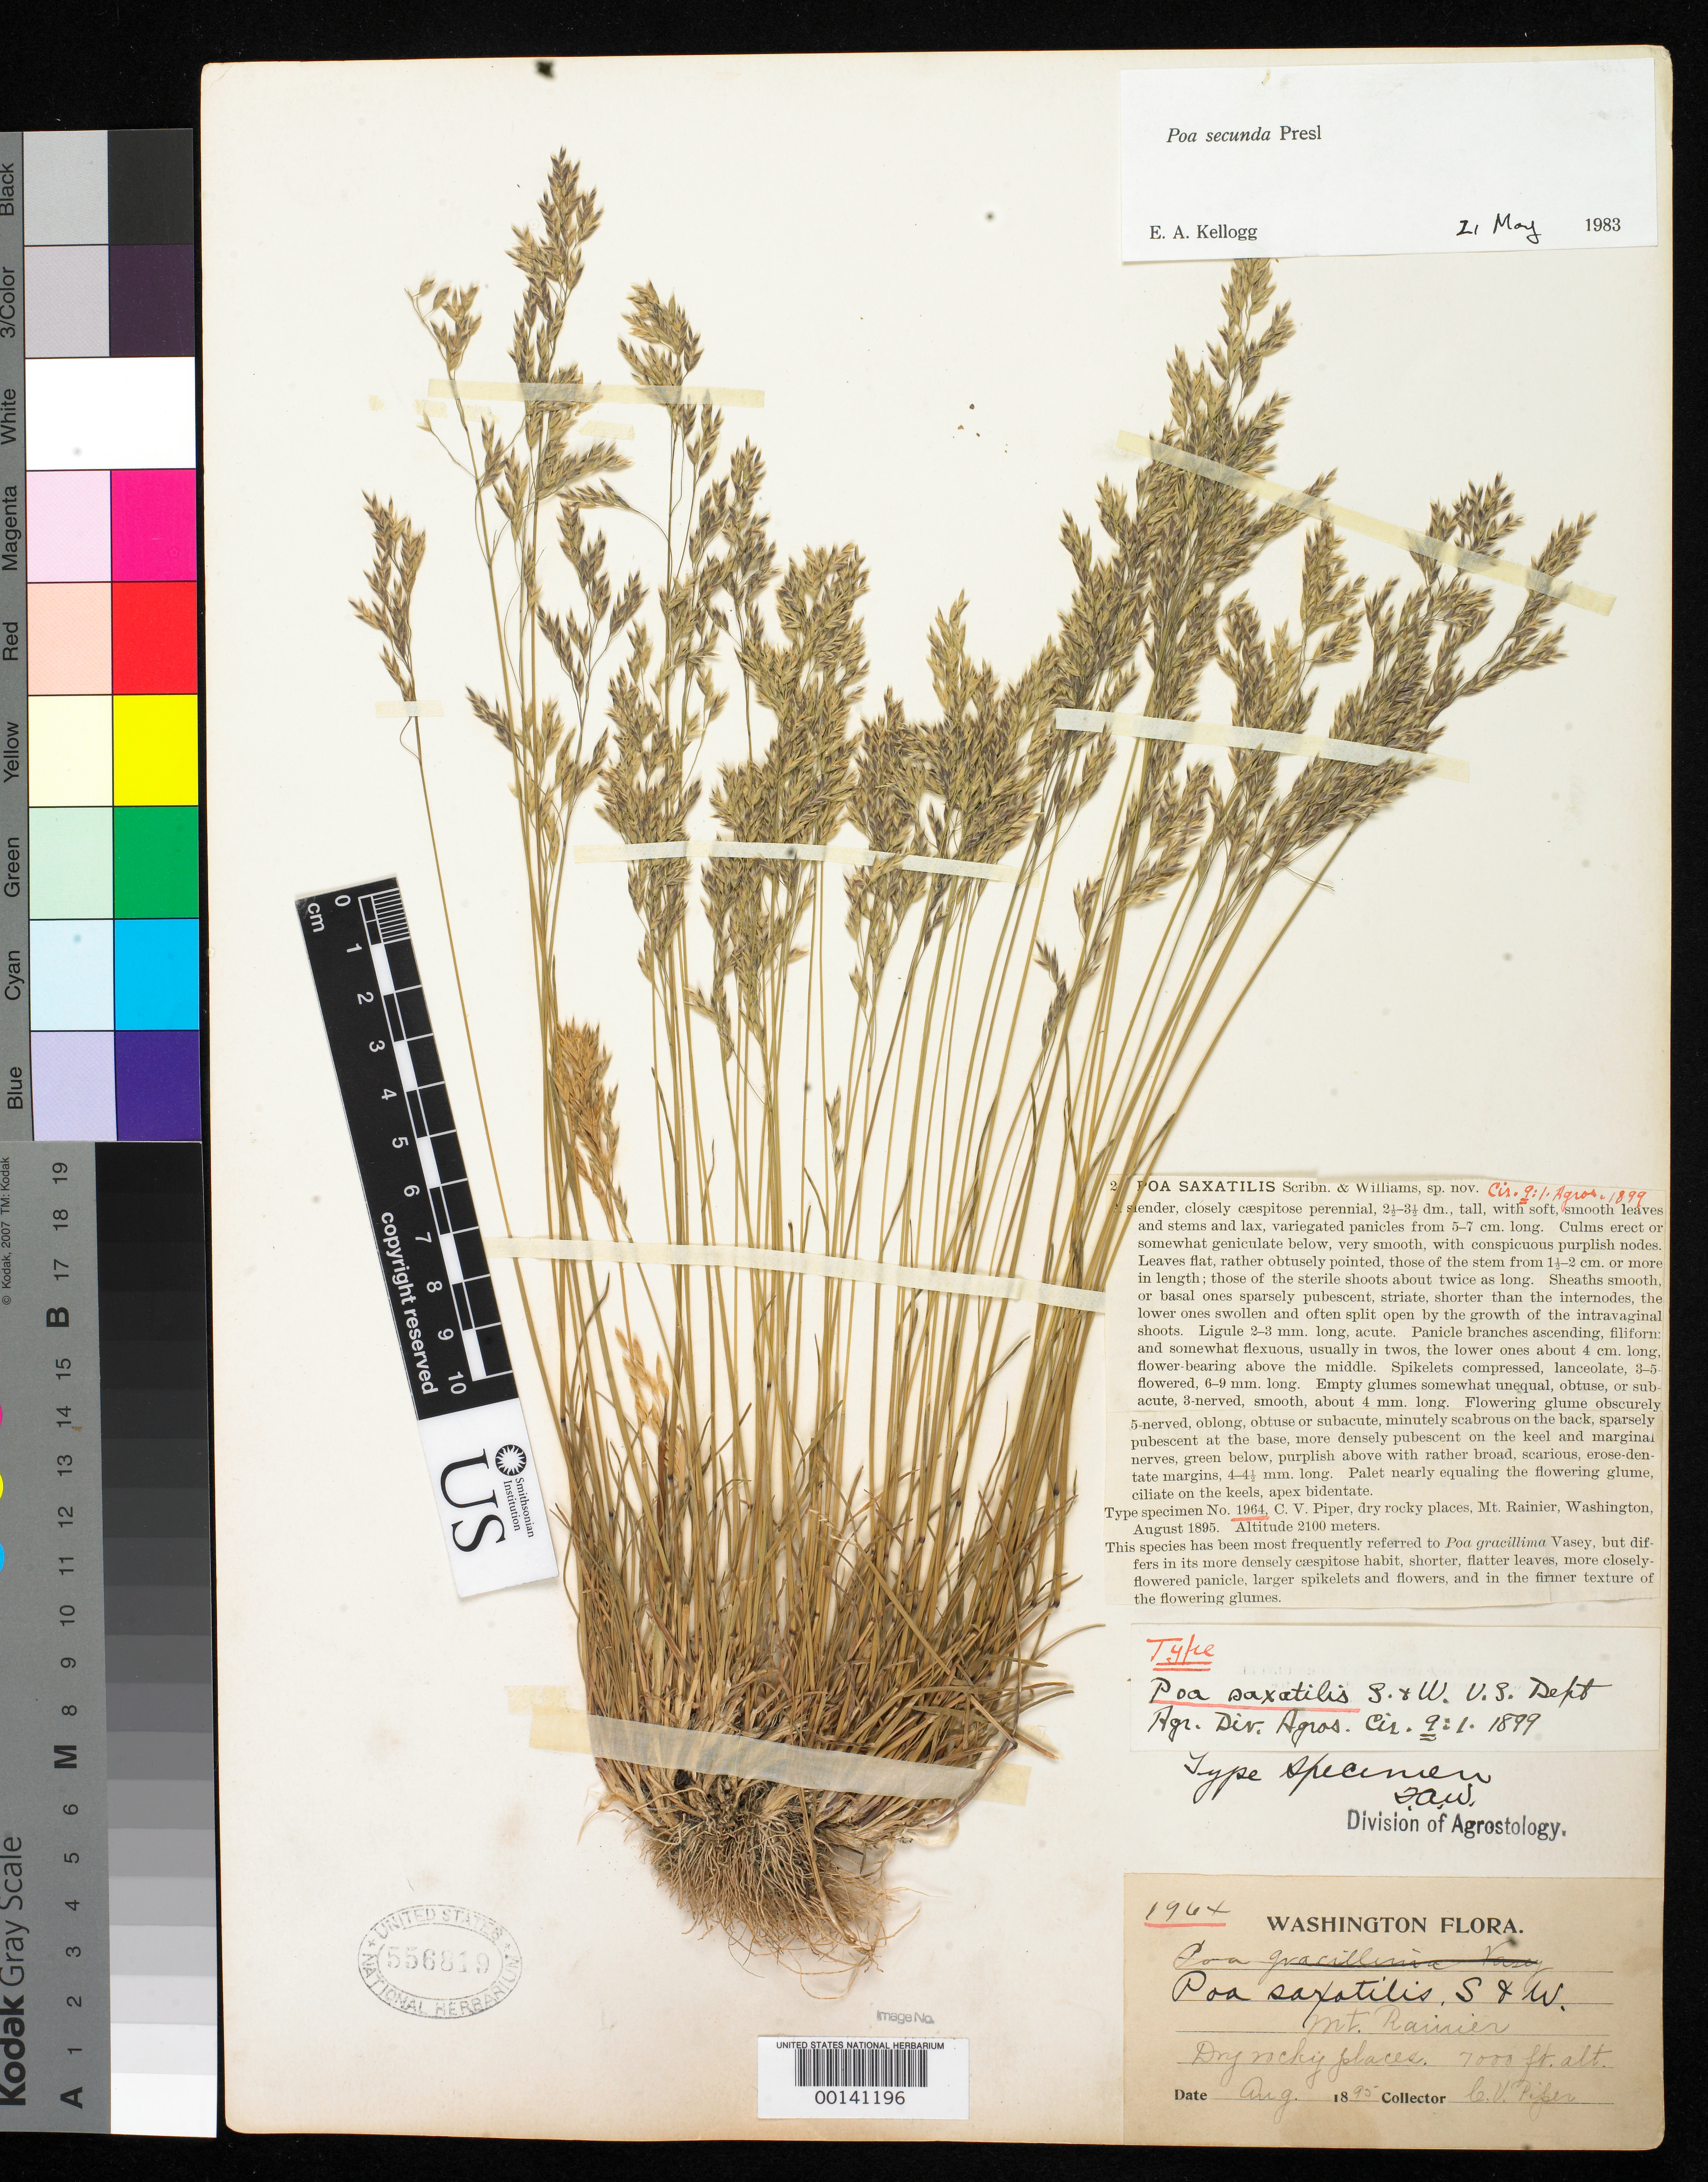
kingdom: Plantae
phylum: Tracheophyta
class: Liliopsida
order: Poales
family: Poaceae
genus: Poa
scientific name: Poa saxatilis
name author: Scribn. & T.A. Williams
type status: Holotype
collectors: C. V. Piper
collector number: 1964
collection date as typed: Aug 1895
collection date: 1895-08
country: United States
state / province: Washington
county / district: Pierce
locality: Mt. Rainier.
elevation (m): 2100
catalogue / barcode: US 556819